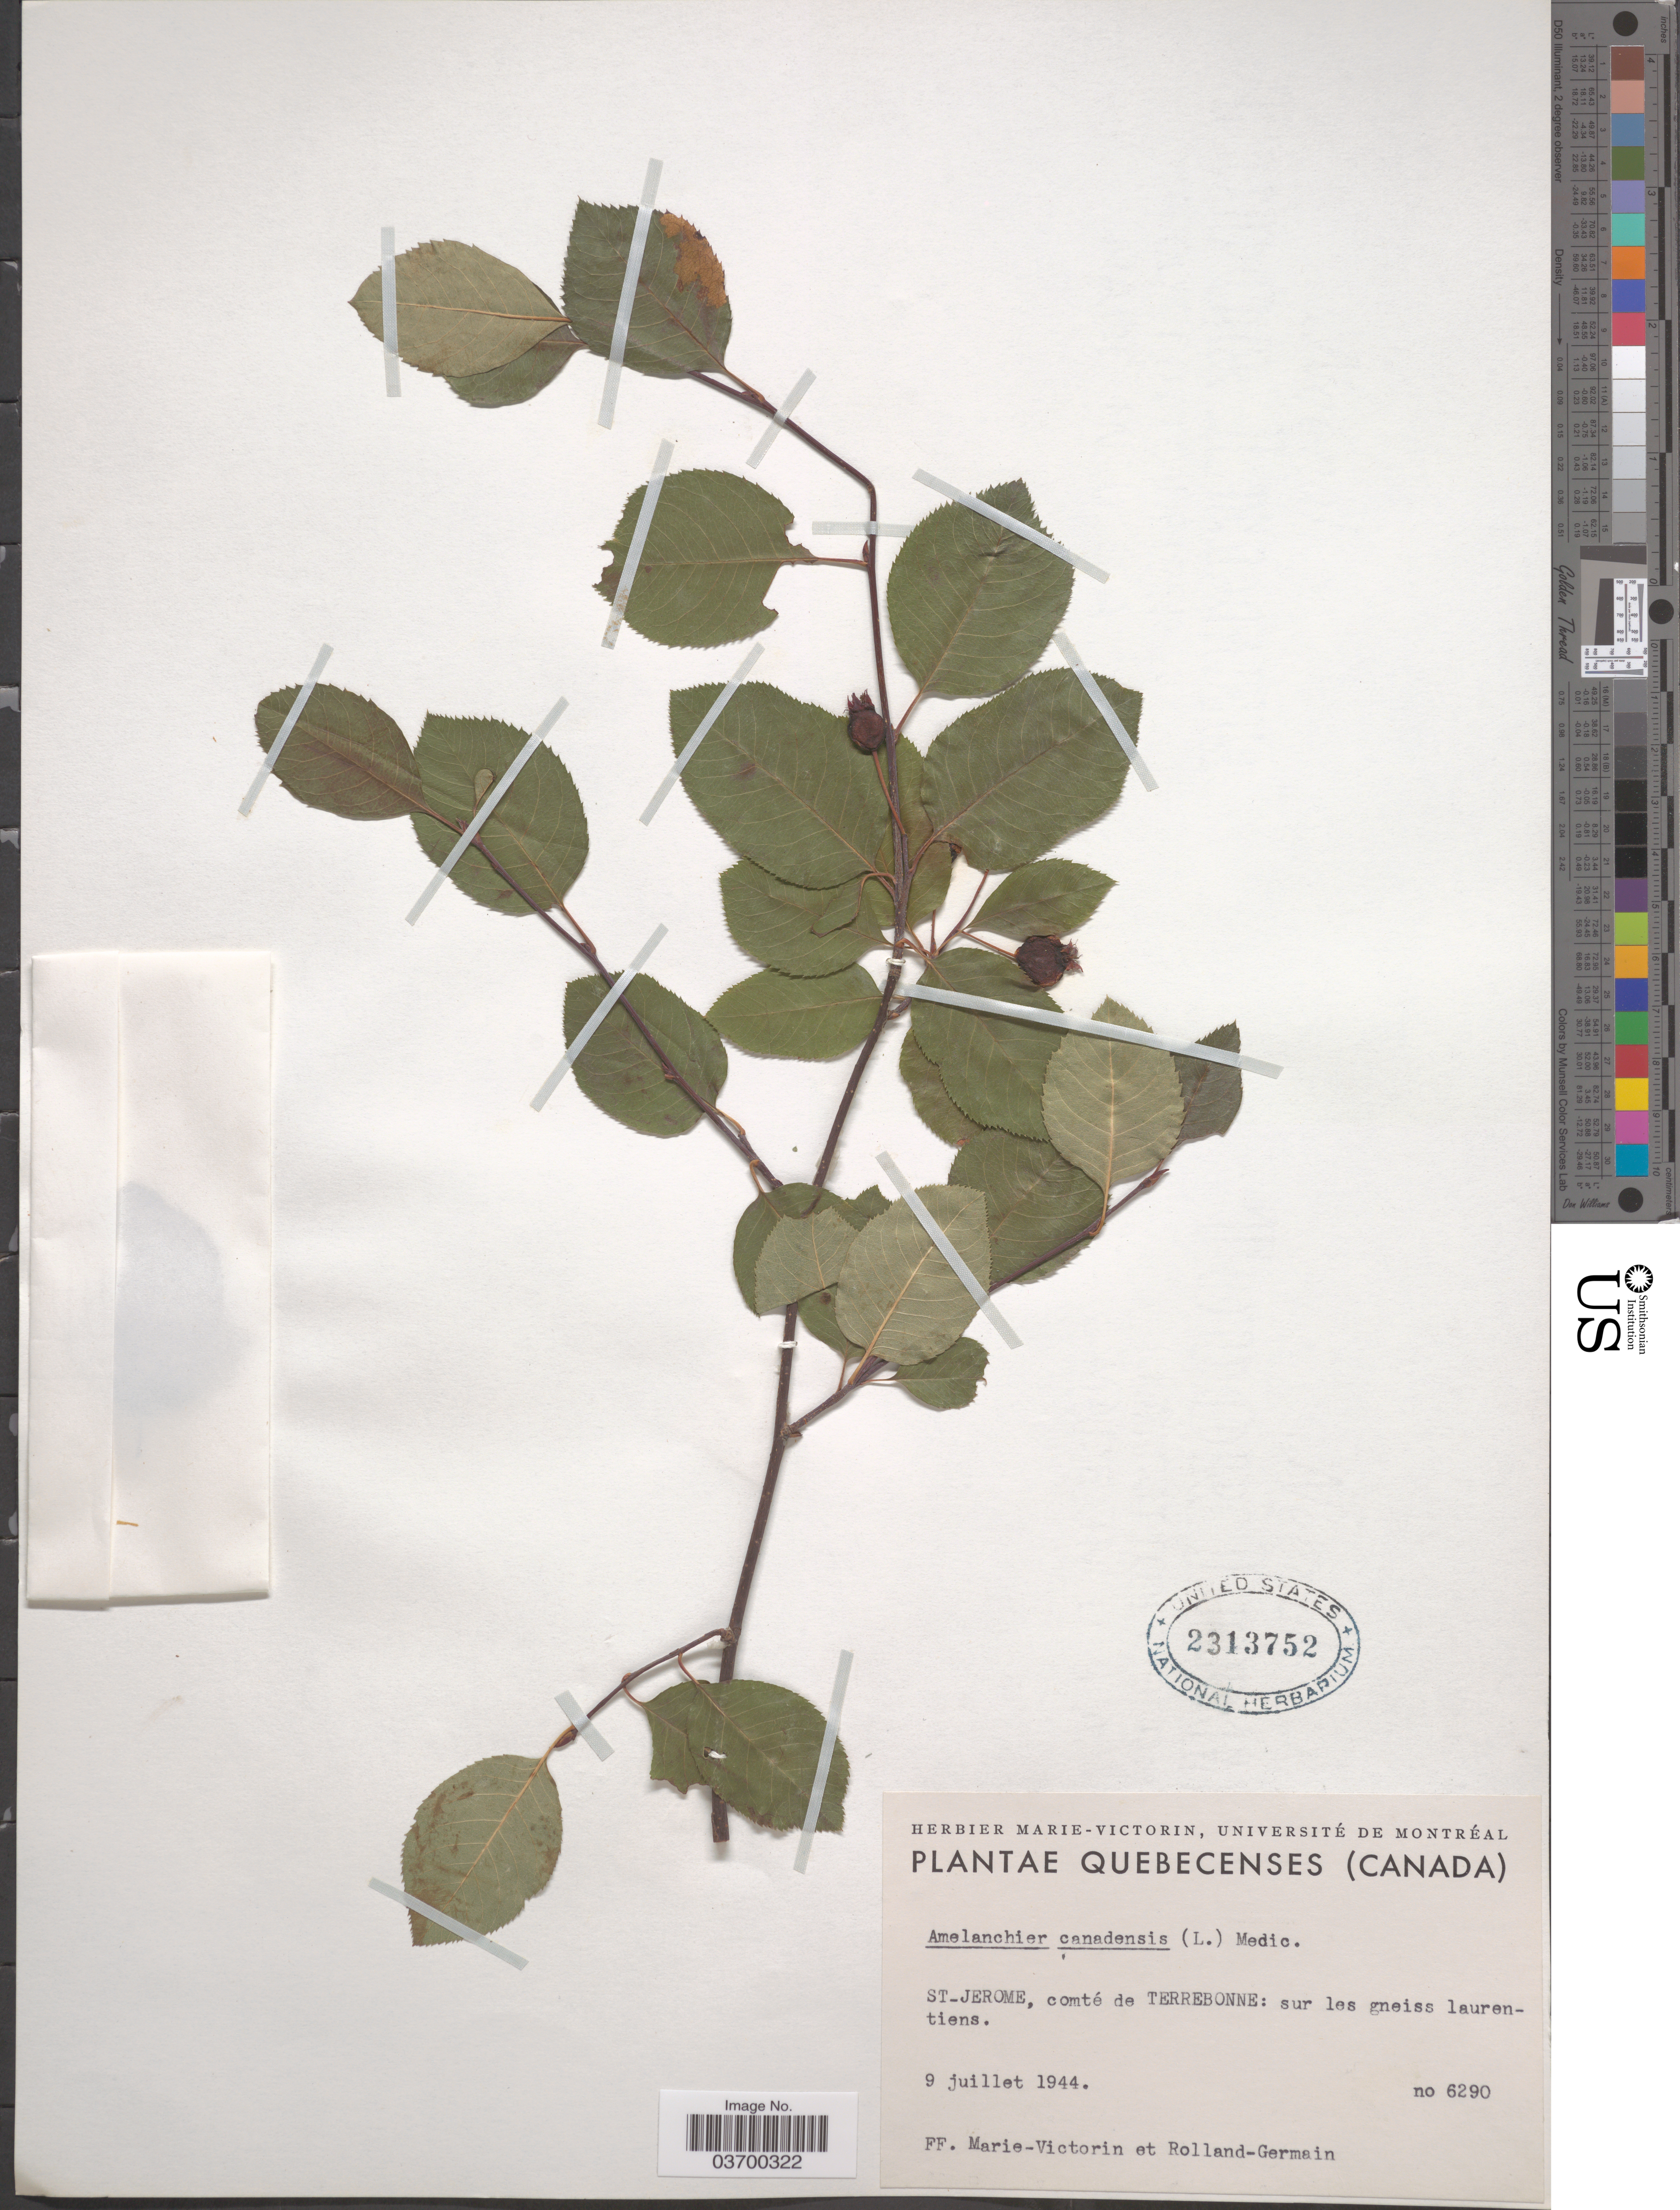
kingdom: Plantae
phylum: Tracheophyta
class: Magnoliopsida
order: Rosales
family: Rosaceae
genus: Amelanchier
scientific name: Amelanchier canadensis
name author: (L.) Medic.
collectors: F. Marie-Victorin & Rolland-Germain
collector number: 6290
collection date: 1944-07-09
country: Canada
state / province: Quebec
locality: St_Jerome, comté de Terrebonne.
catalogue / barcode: US 2313752